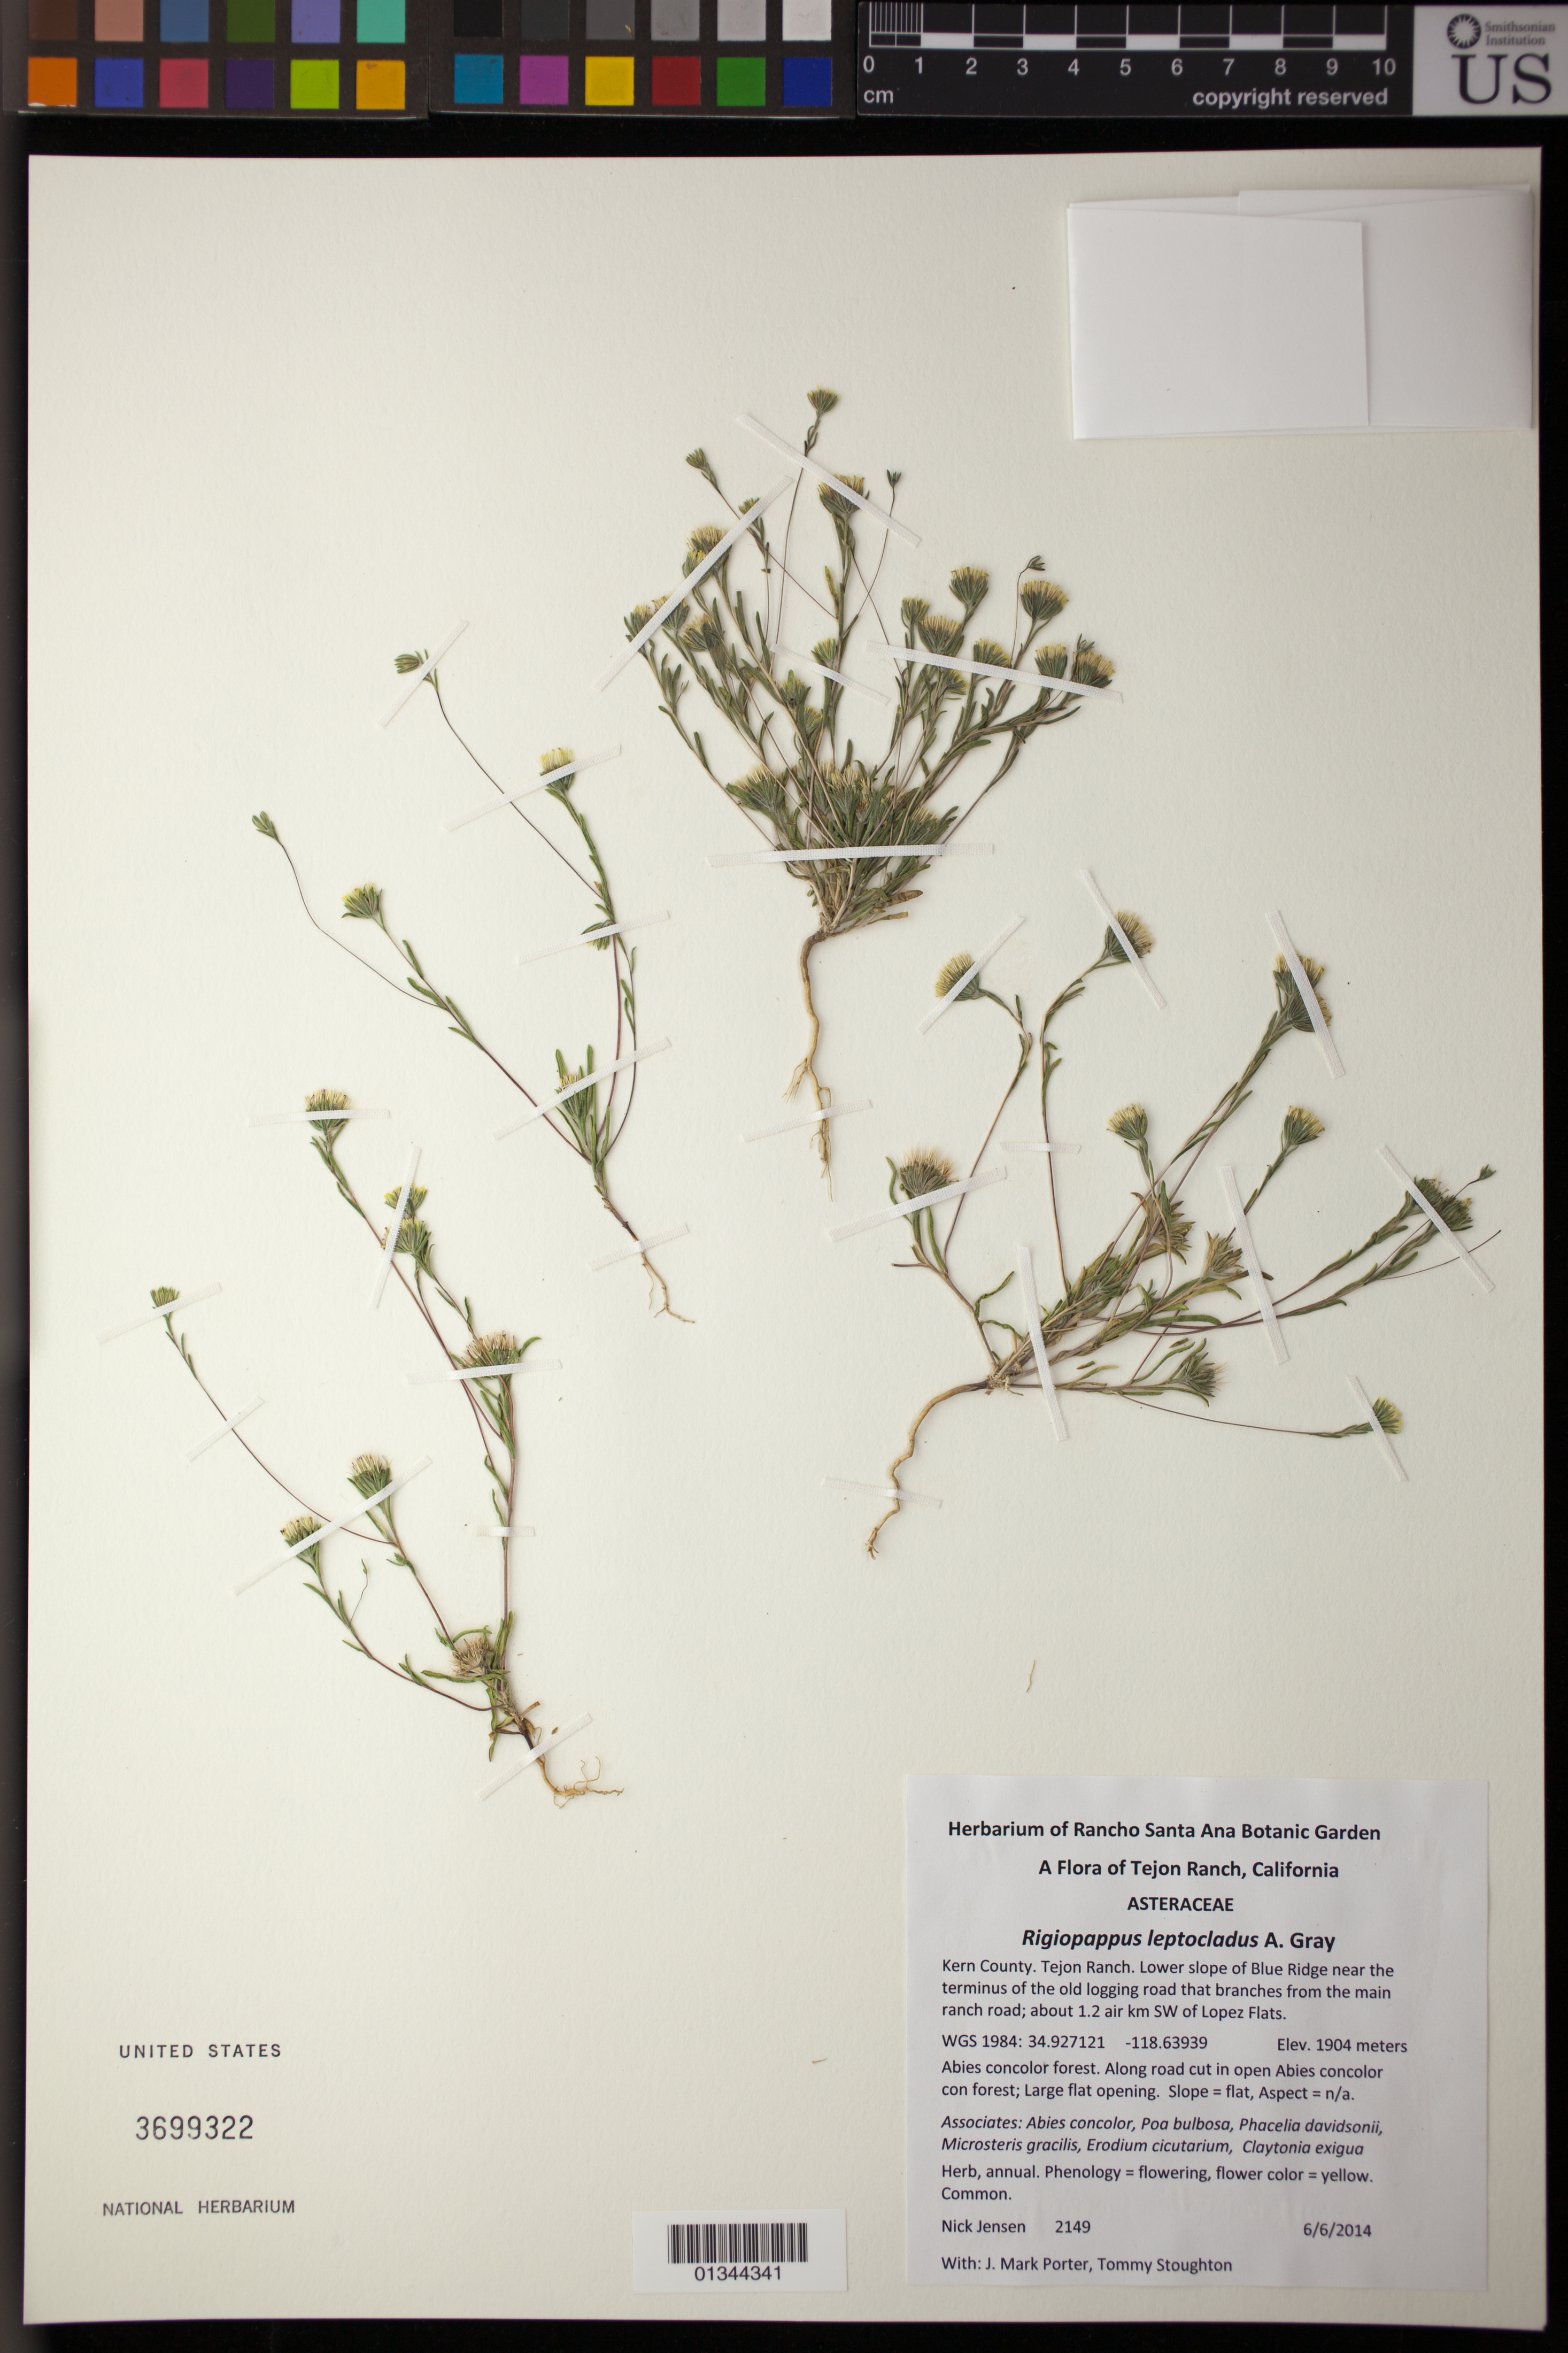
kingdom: Plantae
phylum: Tracheophyta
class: Magnoliopsida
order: Asterales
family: Asteraceae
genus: Rigiopappus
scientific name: Rigiopappus leptocladus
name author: A. Gray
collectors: N. Jensen, J. M. Porter & T. Stoughton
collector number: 2149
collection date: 2014-06-06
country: United States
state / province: California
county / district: Kern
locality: Tejon Ranch, lower slope of Blue Ridge near the terminus of the old logging road that branches from the main ranch road; about 1.2 air km SW of Lopez Flats.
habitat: Abies concolor forest. Along road cut in open Abies concolor con forest; large flat opening. Slope=flat, Aspect=n/a.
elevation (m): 1904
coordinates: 34.927121, -118.63939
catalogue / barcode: US 3699322